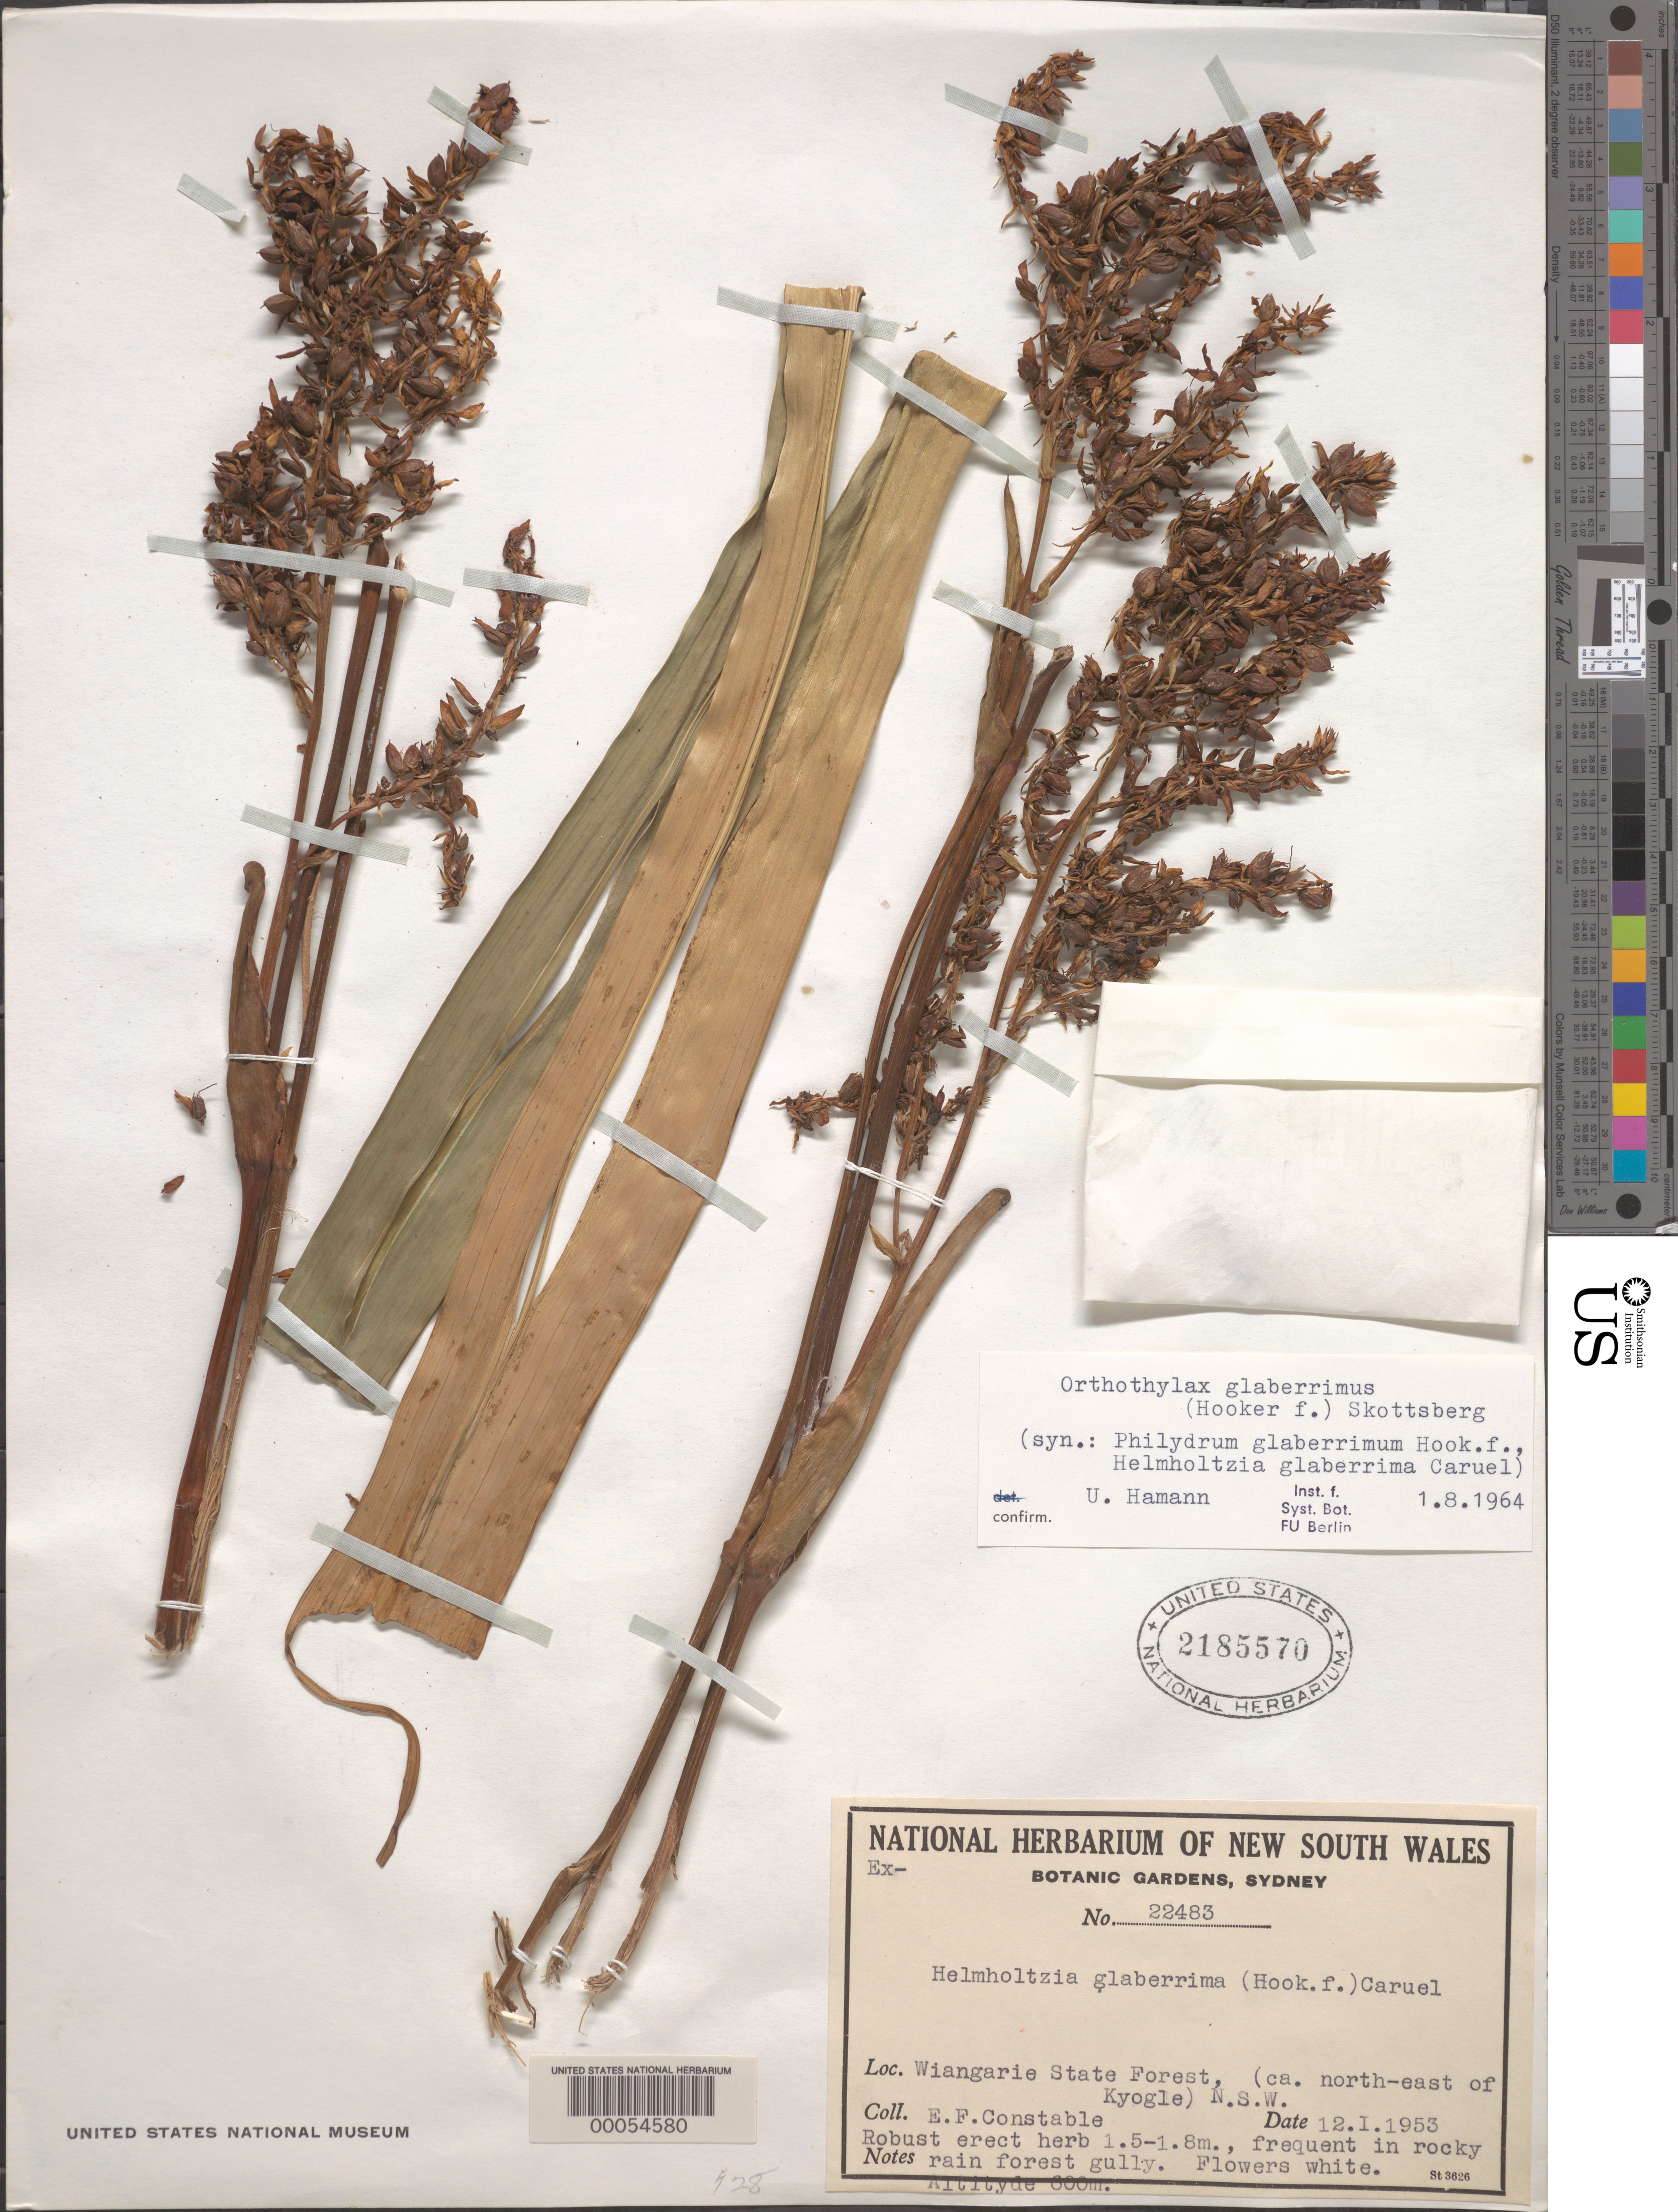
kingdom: Plantae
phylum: Tracheophyta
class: Liliopsida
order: Commelinales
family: Philydraceae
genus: Helmholtzia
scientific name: Helmholtzia glaberrima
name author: (Hook. f.) Caruel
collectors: E. F. Constable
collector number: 22483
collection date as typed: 12 Jan 1953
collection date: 1953-01-12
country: Australia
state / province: New South Wales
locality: Wiangarie state forest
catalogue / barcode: US 2185570